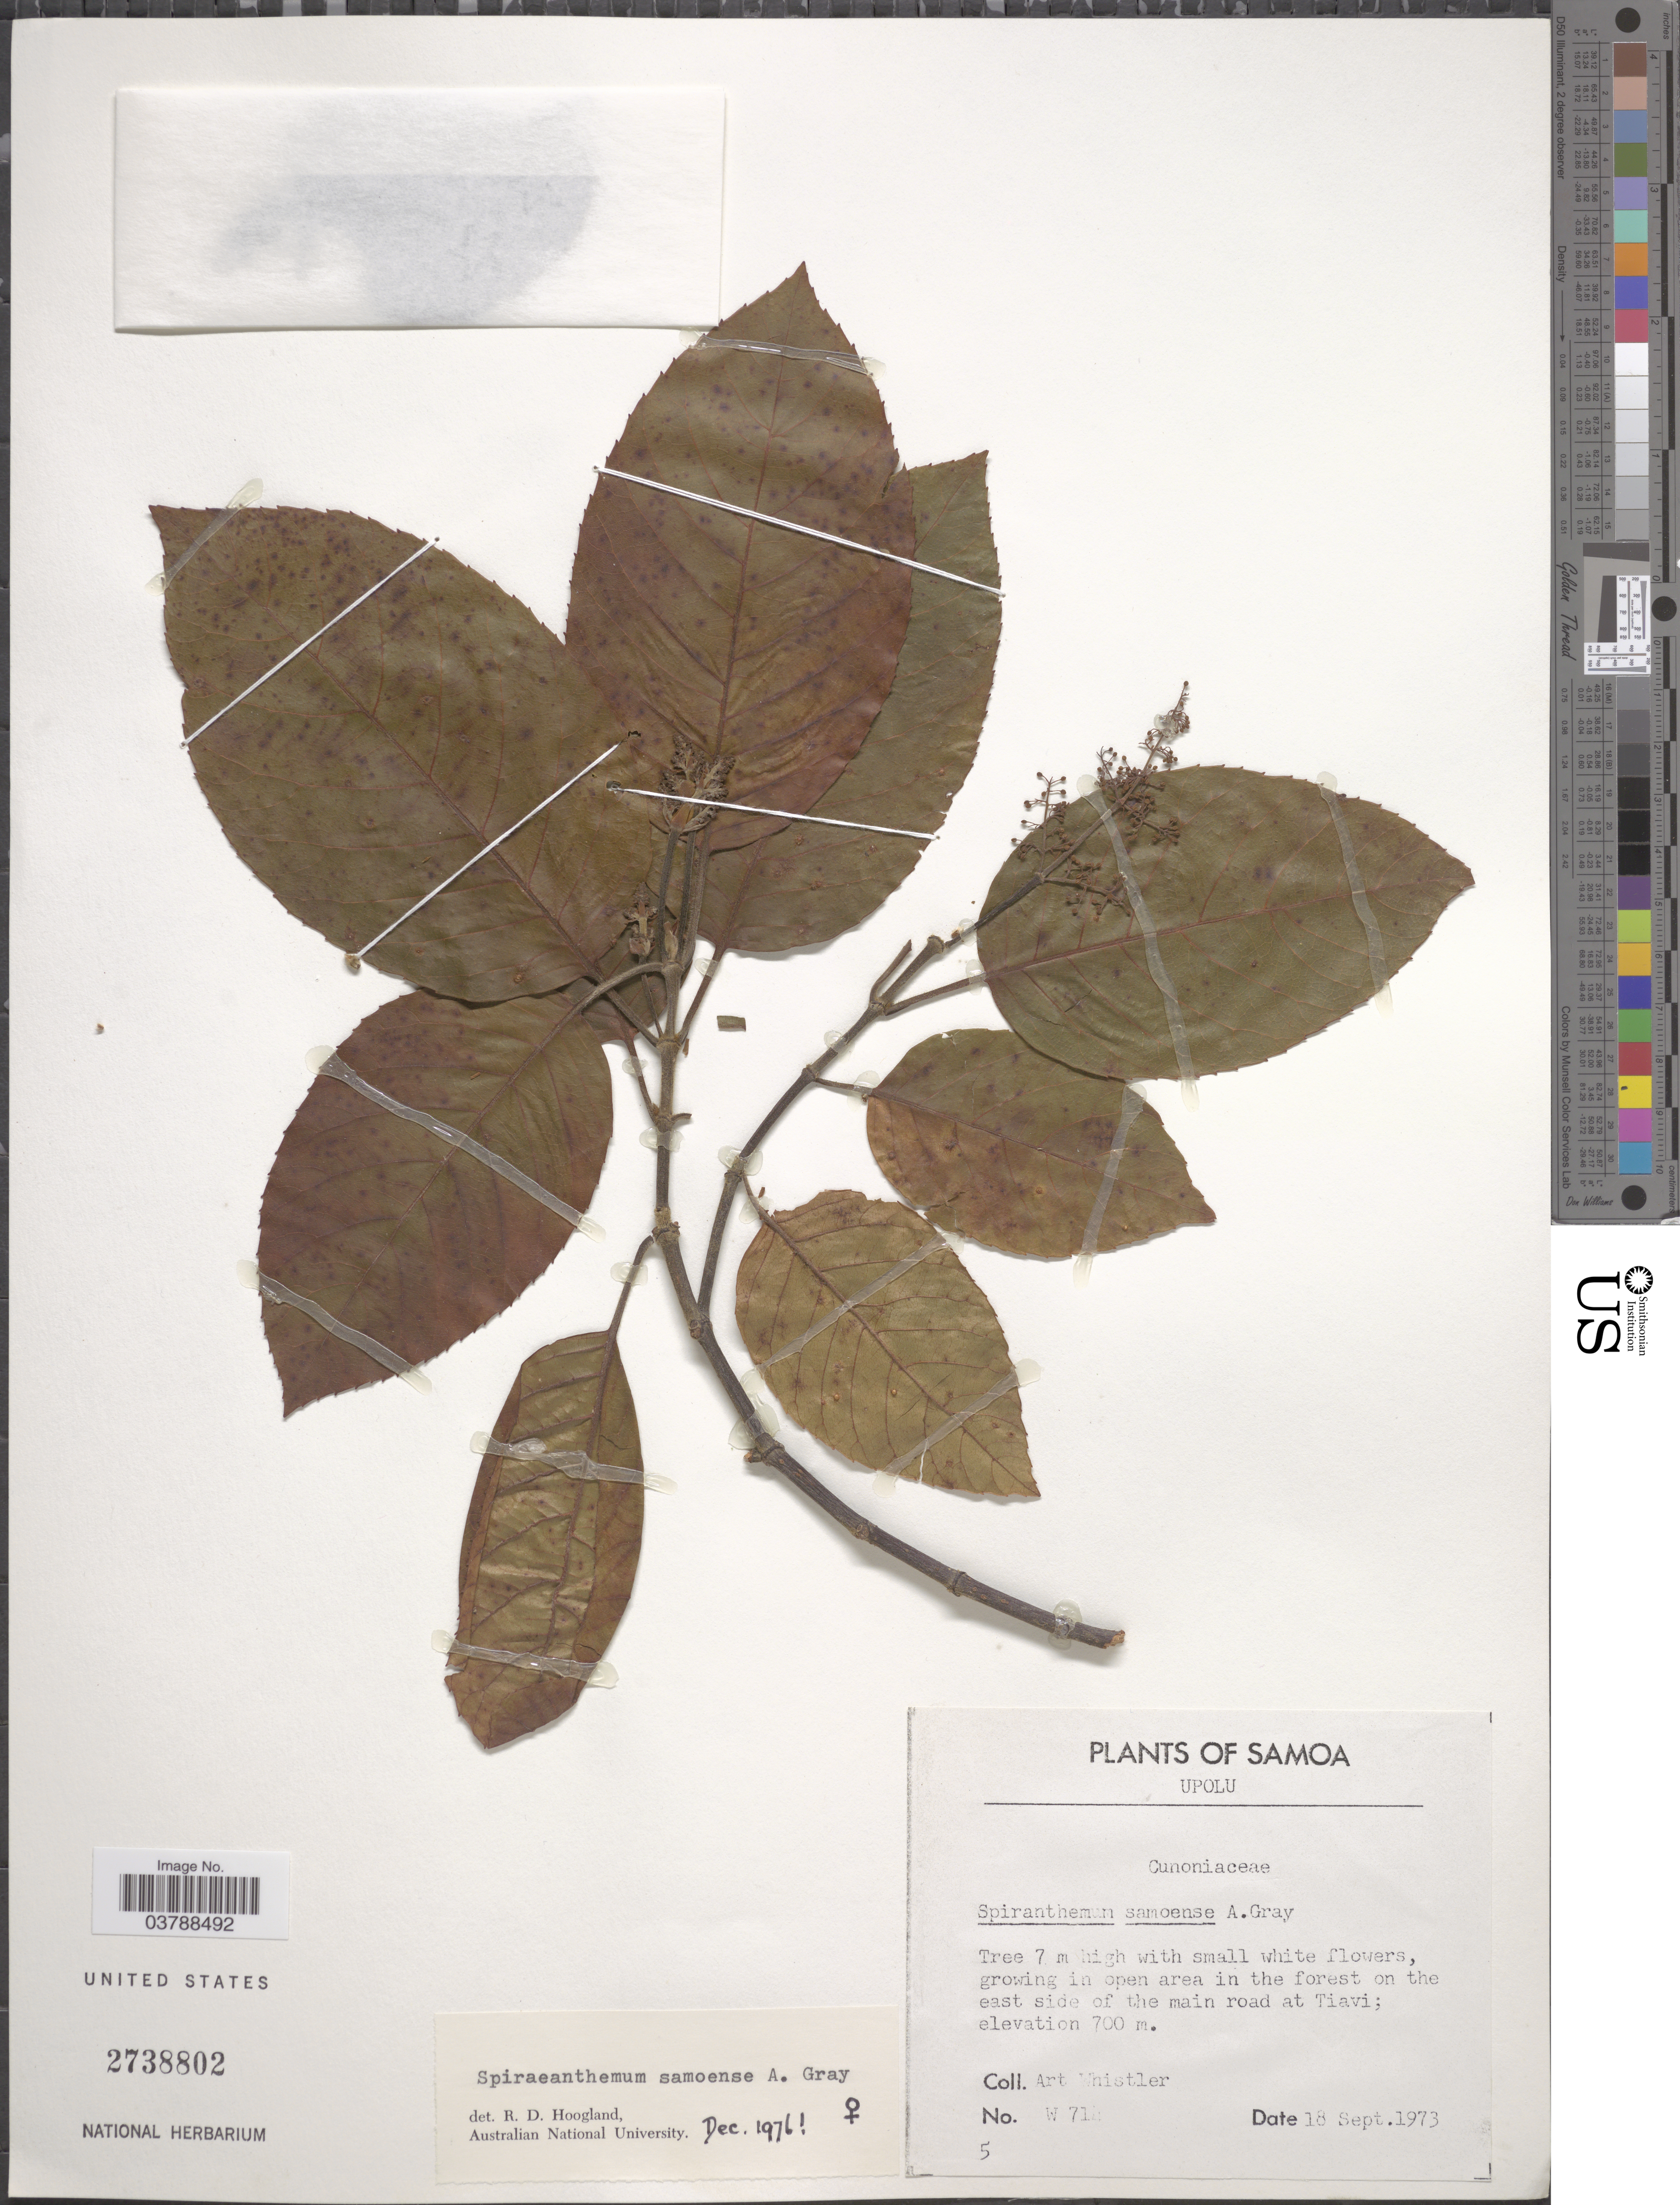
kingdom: Plantae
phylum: Tracheophyta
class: Magnoliopsida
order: Oxalidales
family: Cunoniaceae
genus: Spiraeanthemum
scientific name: Spiraeanthemum samoense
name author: A. Gray in Wilkes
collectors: A. Whistler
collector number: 5/W714*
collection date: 1973-09-18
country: Samoa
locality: Samoa. Upolu. Growing in an open area in the forest on the east side of the main road at Tiavi.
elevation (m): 700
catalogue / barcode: US 2738802